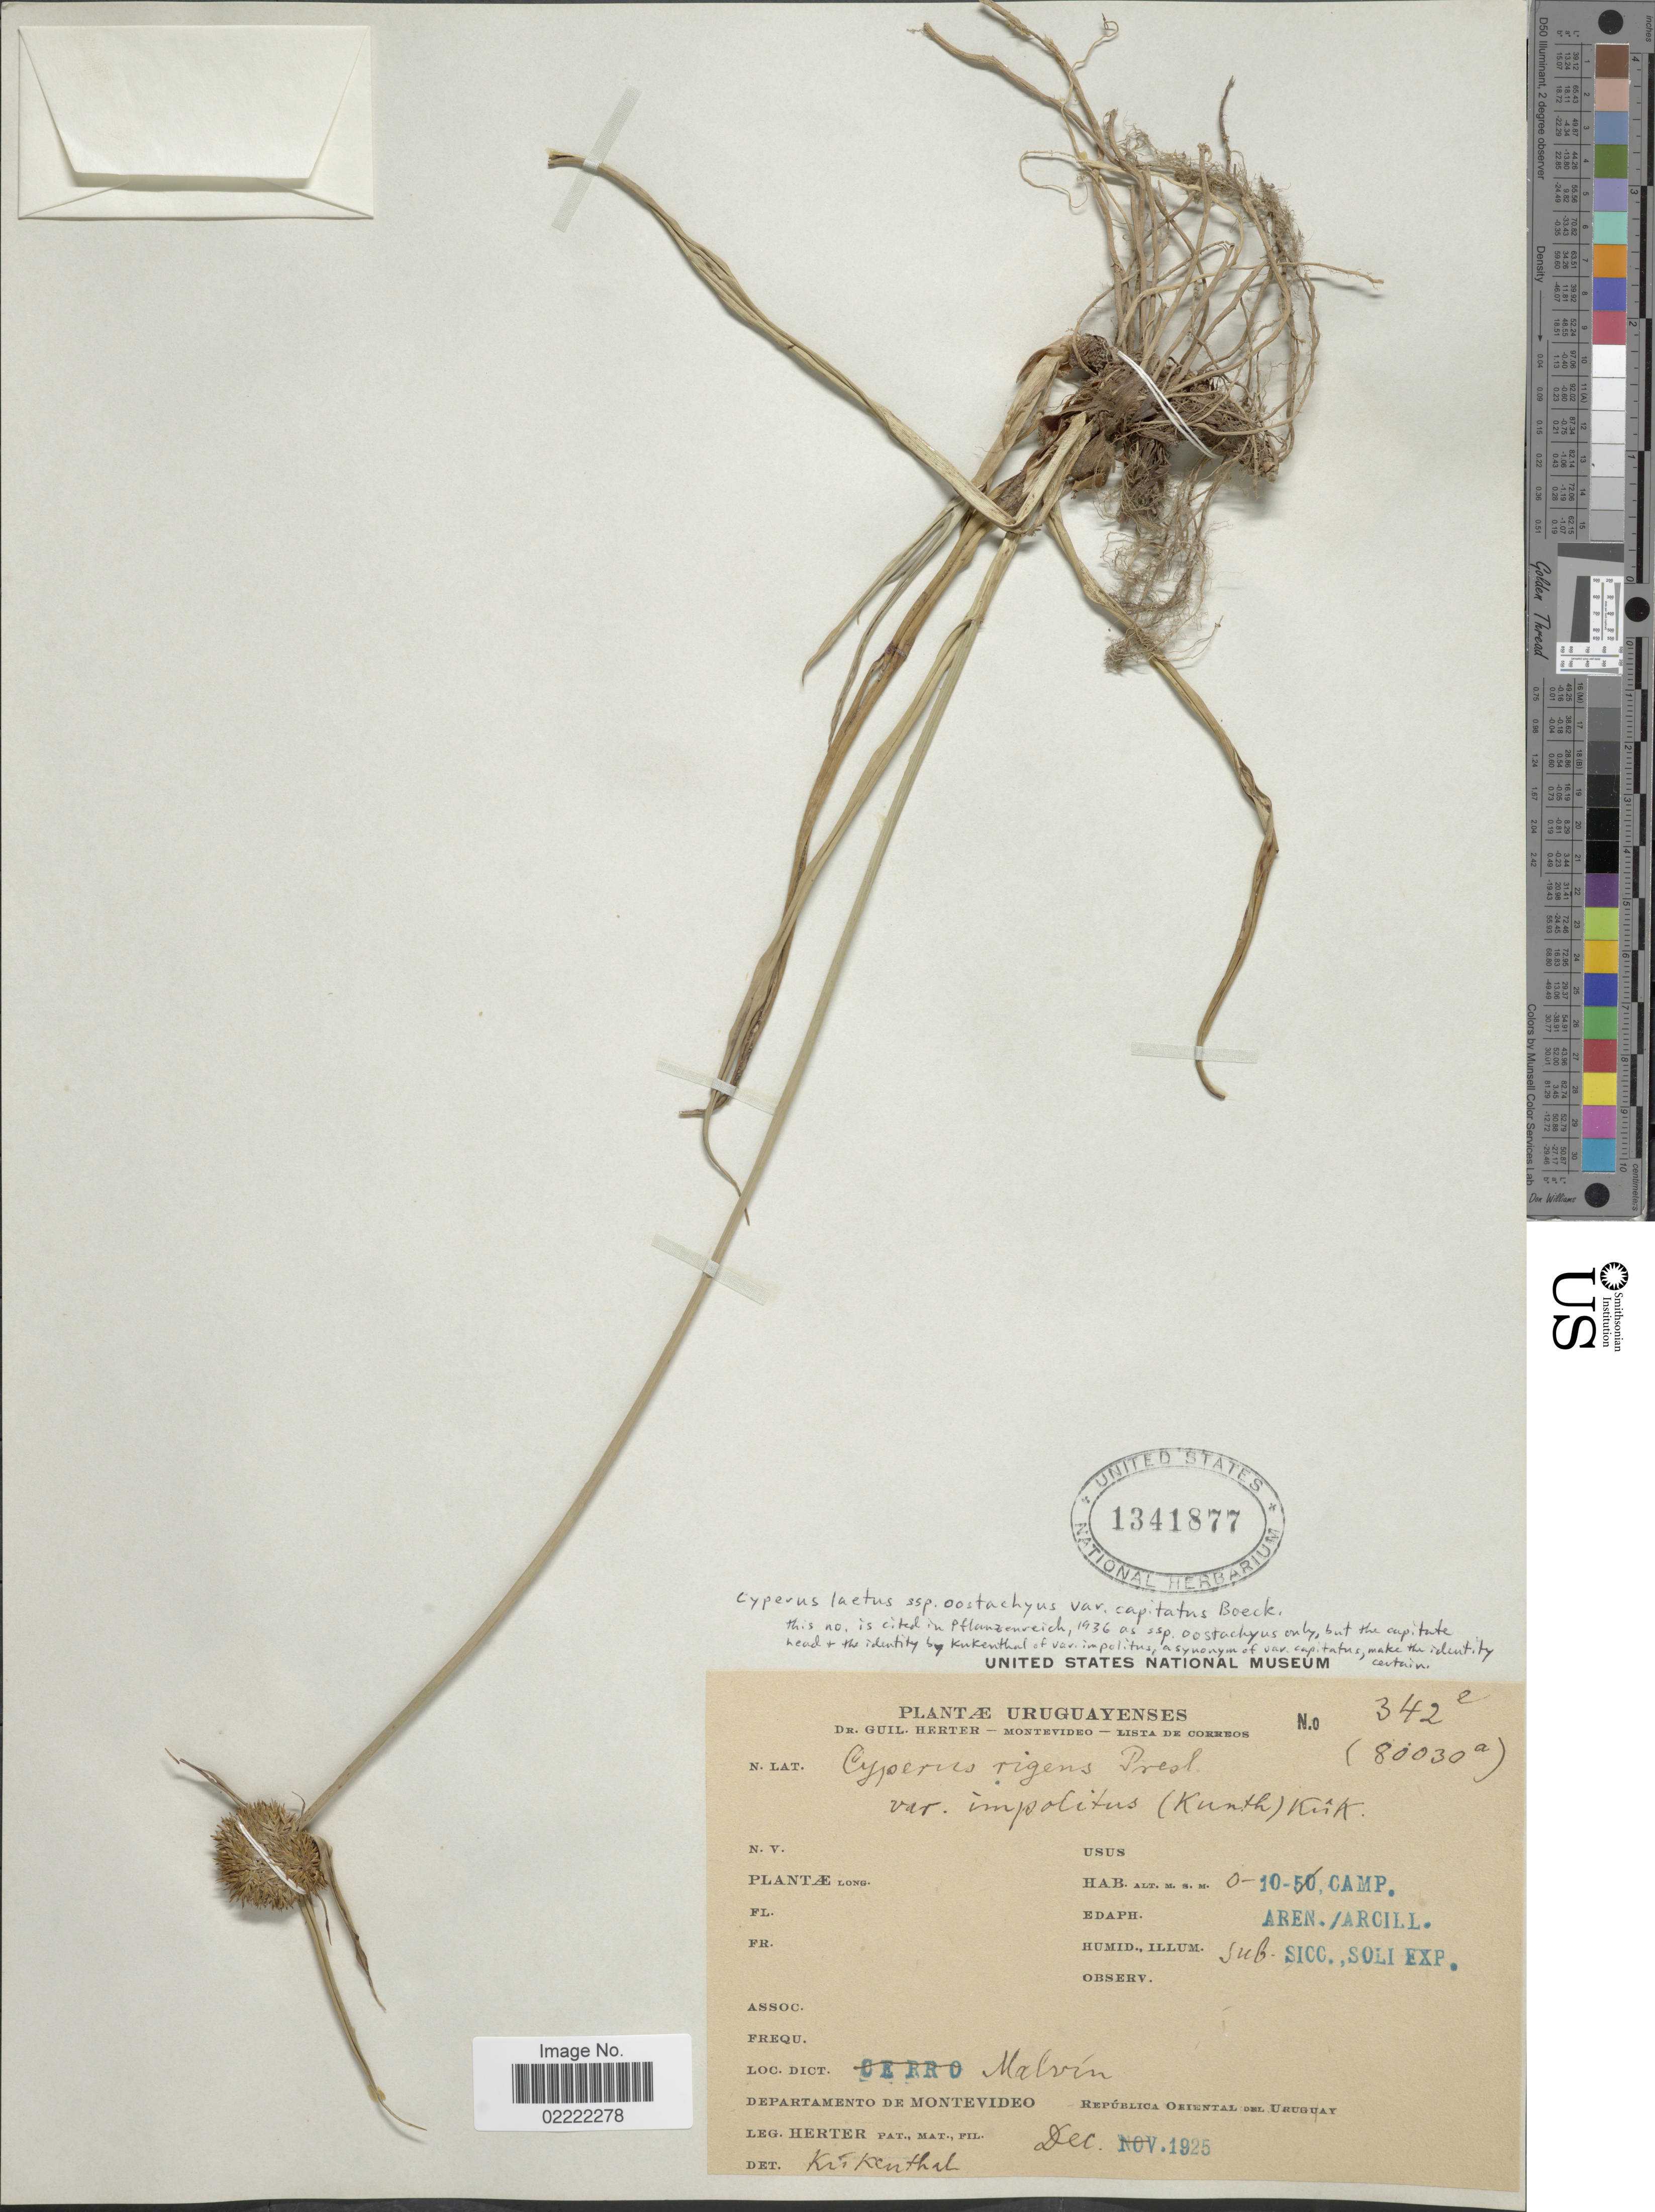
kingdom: Plantae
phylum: Tracheophyta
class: Liliopsida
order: Poales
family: Cyperaceae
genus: Cyperus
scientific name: Cyperus laetus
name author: J. Presl & C. Presl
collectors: G. Herter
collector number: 80030a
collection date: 1925-12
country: Uruguay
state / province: Montevideo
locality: Malvin. Departamento de Montevideo. Republica Oriental del Uruguay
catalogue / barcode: US 1341877